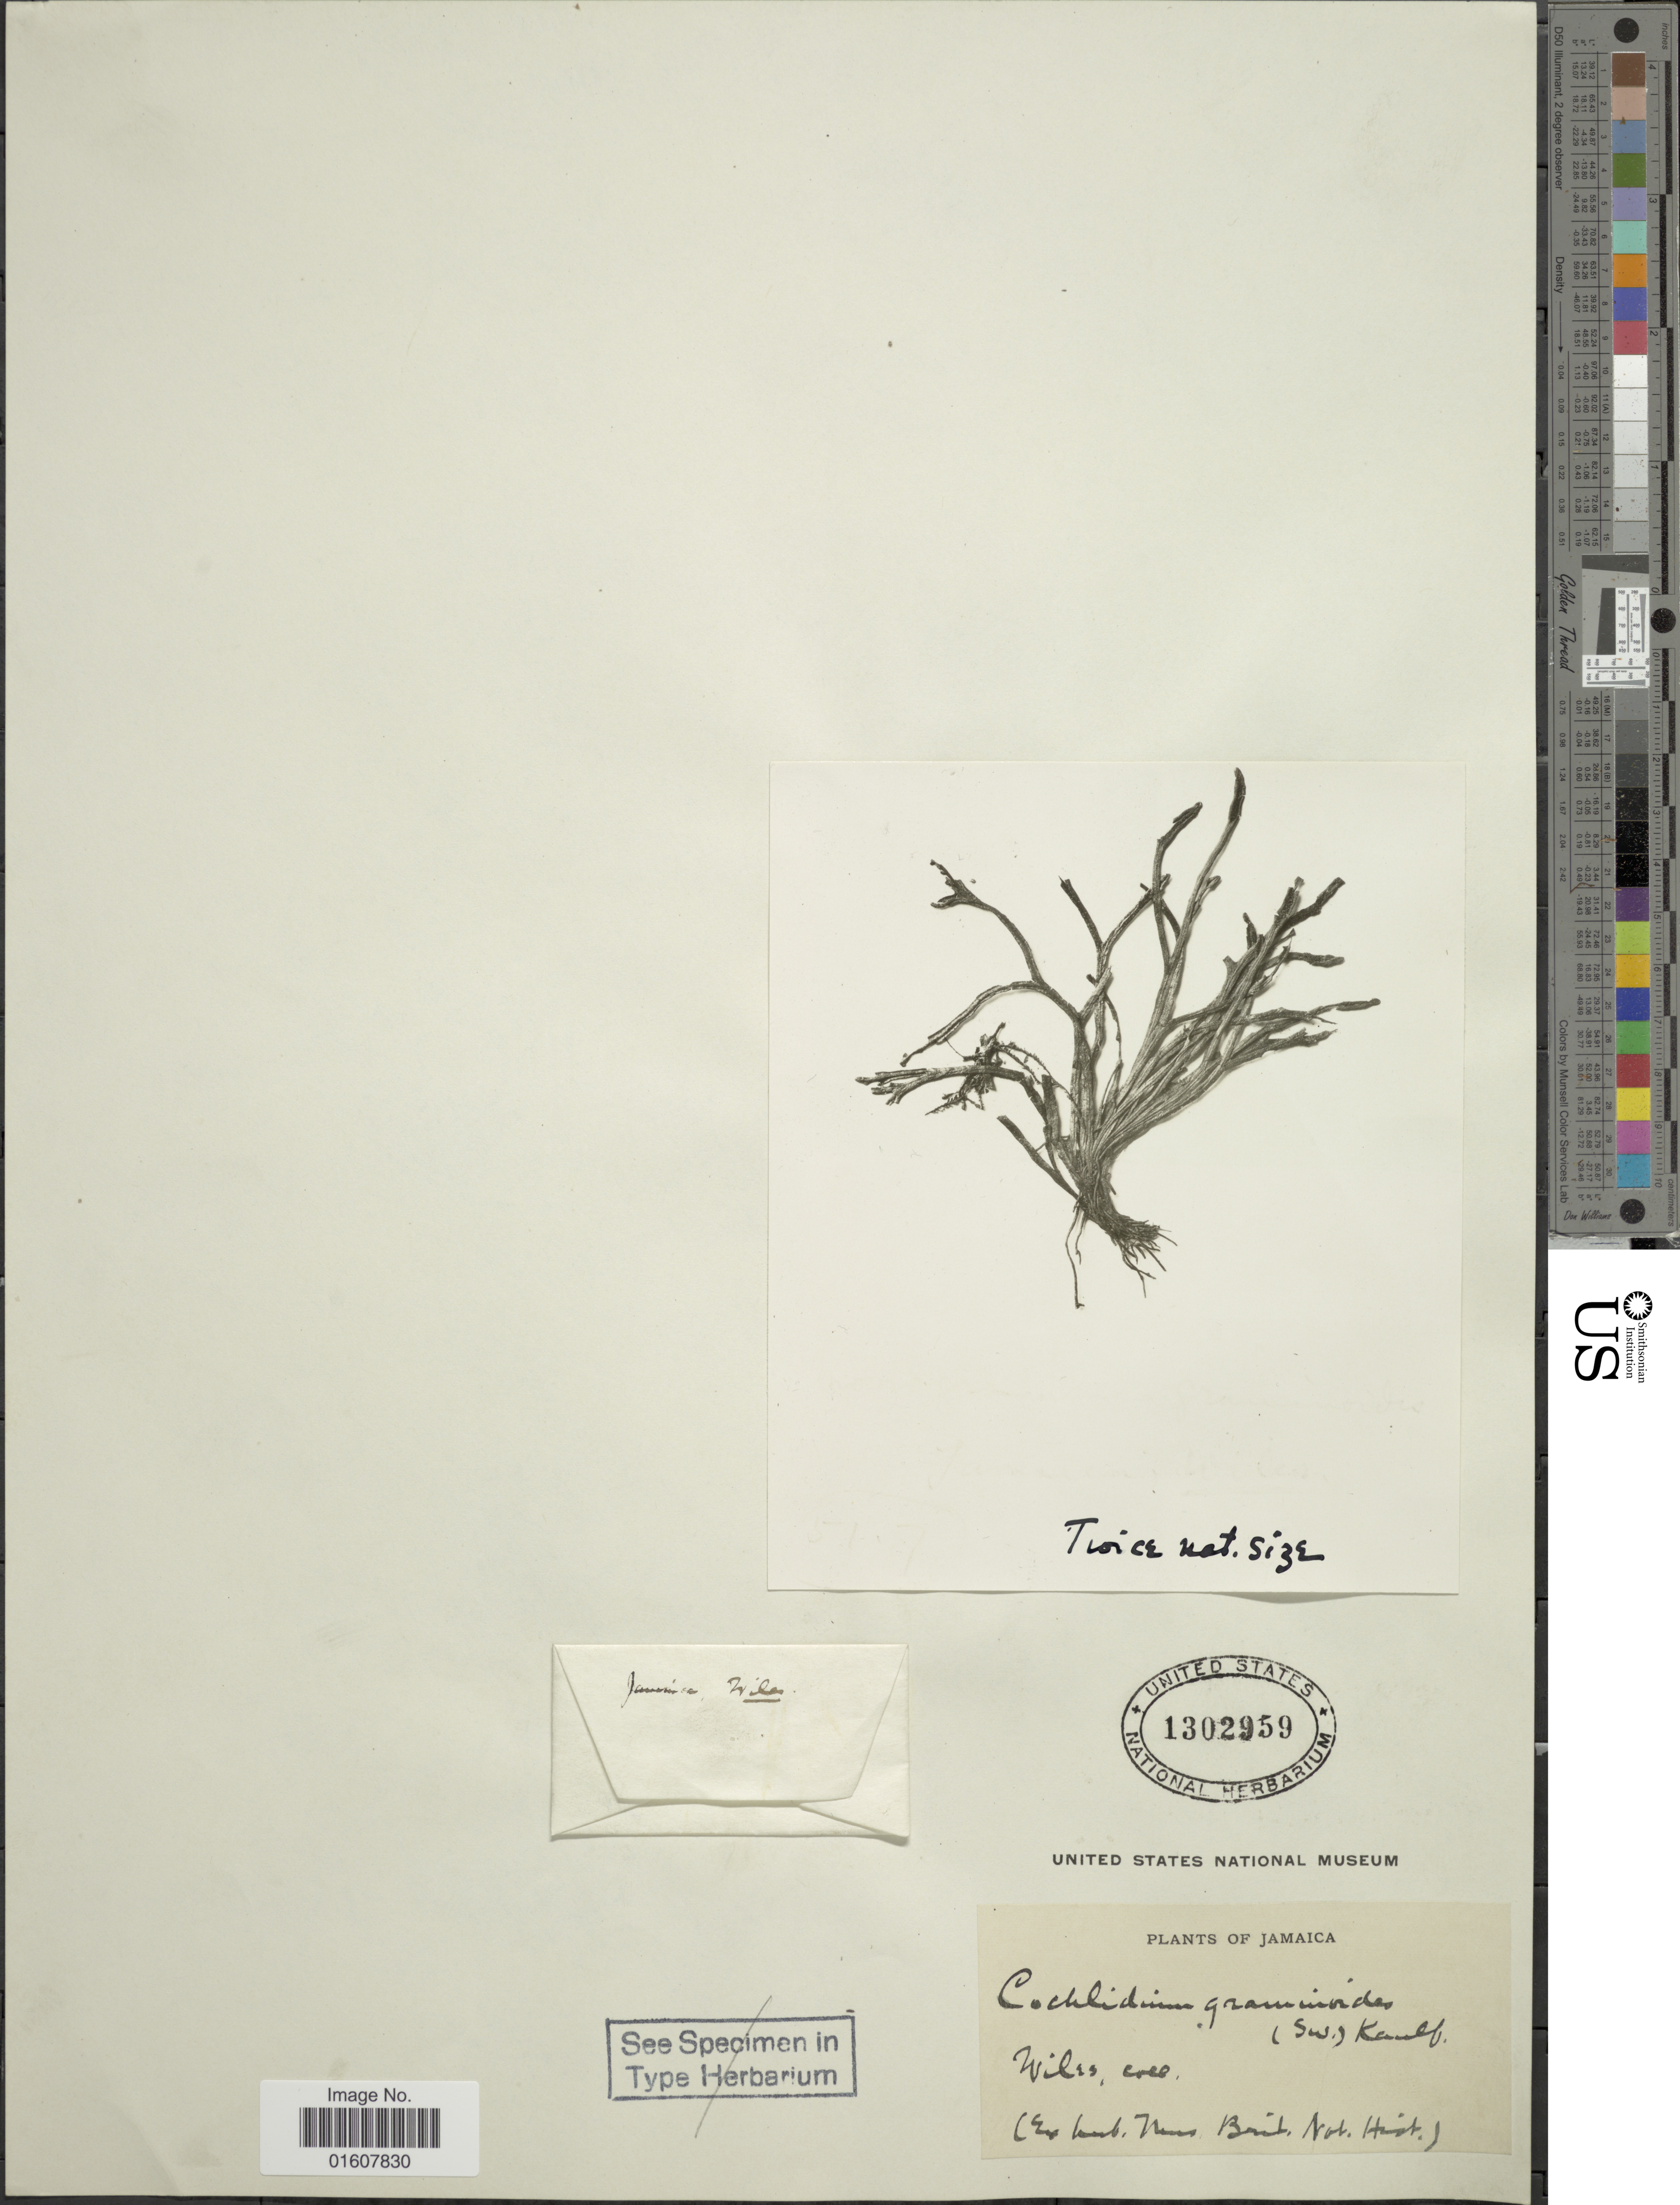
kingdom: Plantae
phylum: Tracheophyta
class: Polypodiopsida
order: Polypodiales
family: Polypodiaceae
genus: Cochlidium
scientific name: Cochlidium graminoides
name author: (Sw.) Kaulf.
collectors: -. Wiles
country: Jamaica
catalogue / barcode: US 1302959